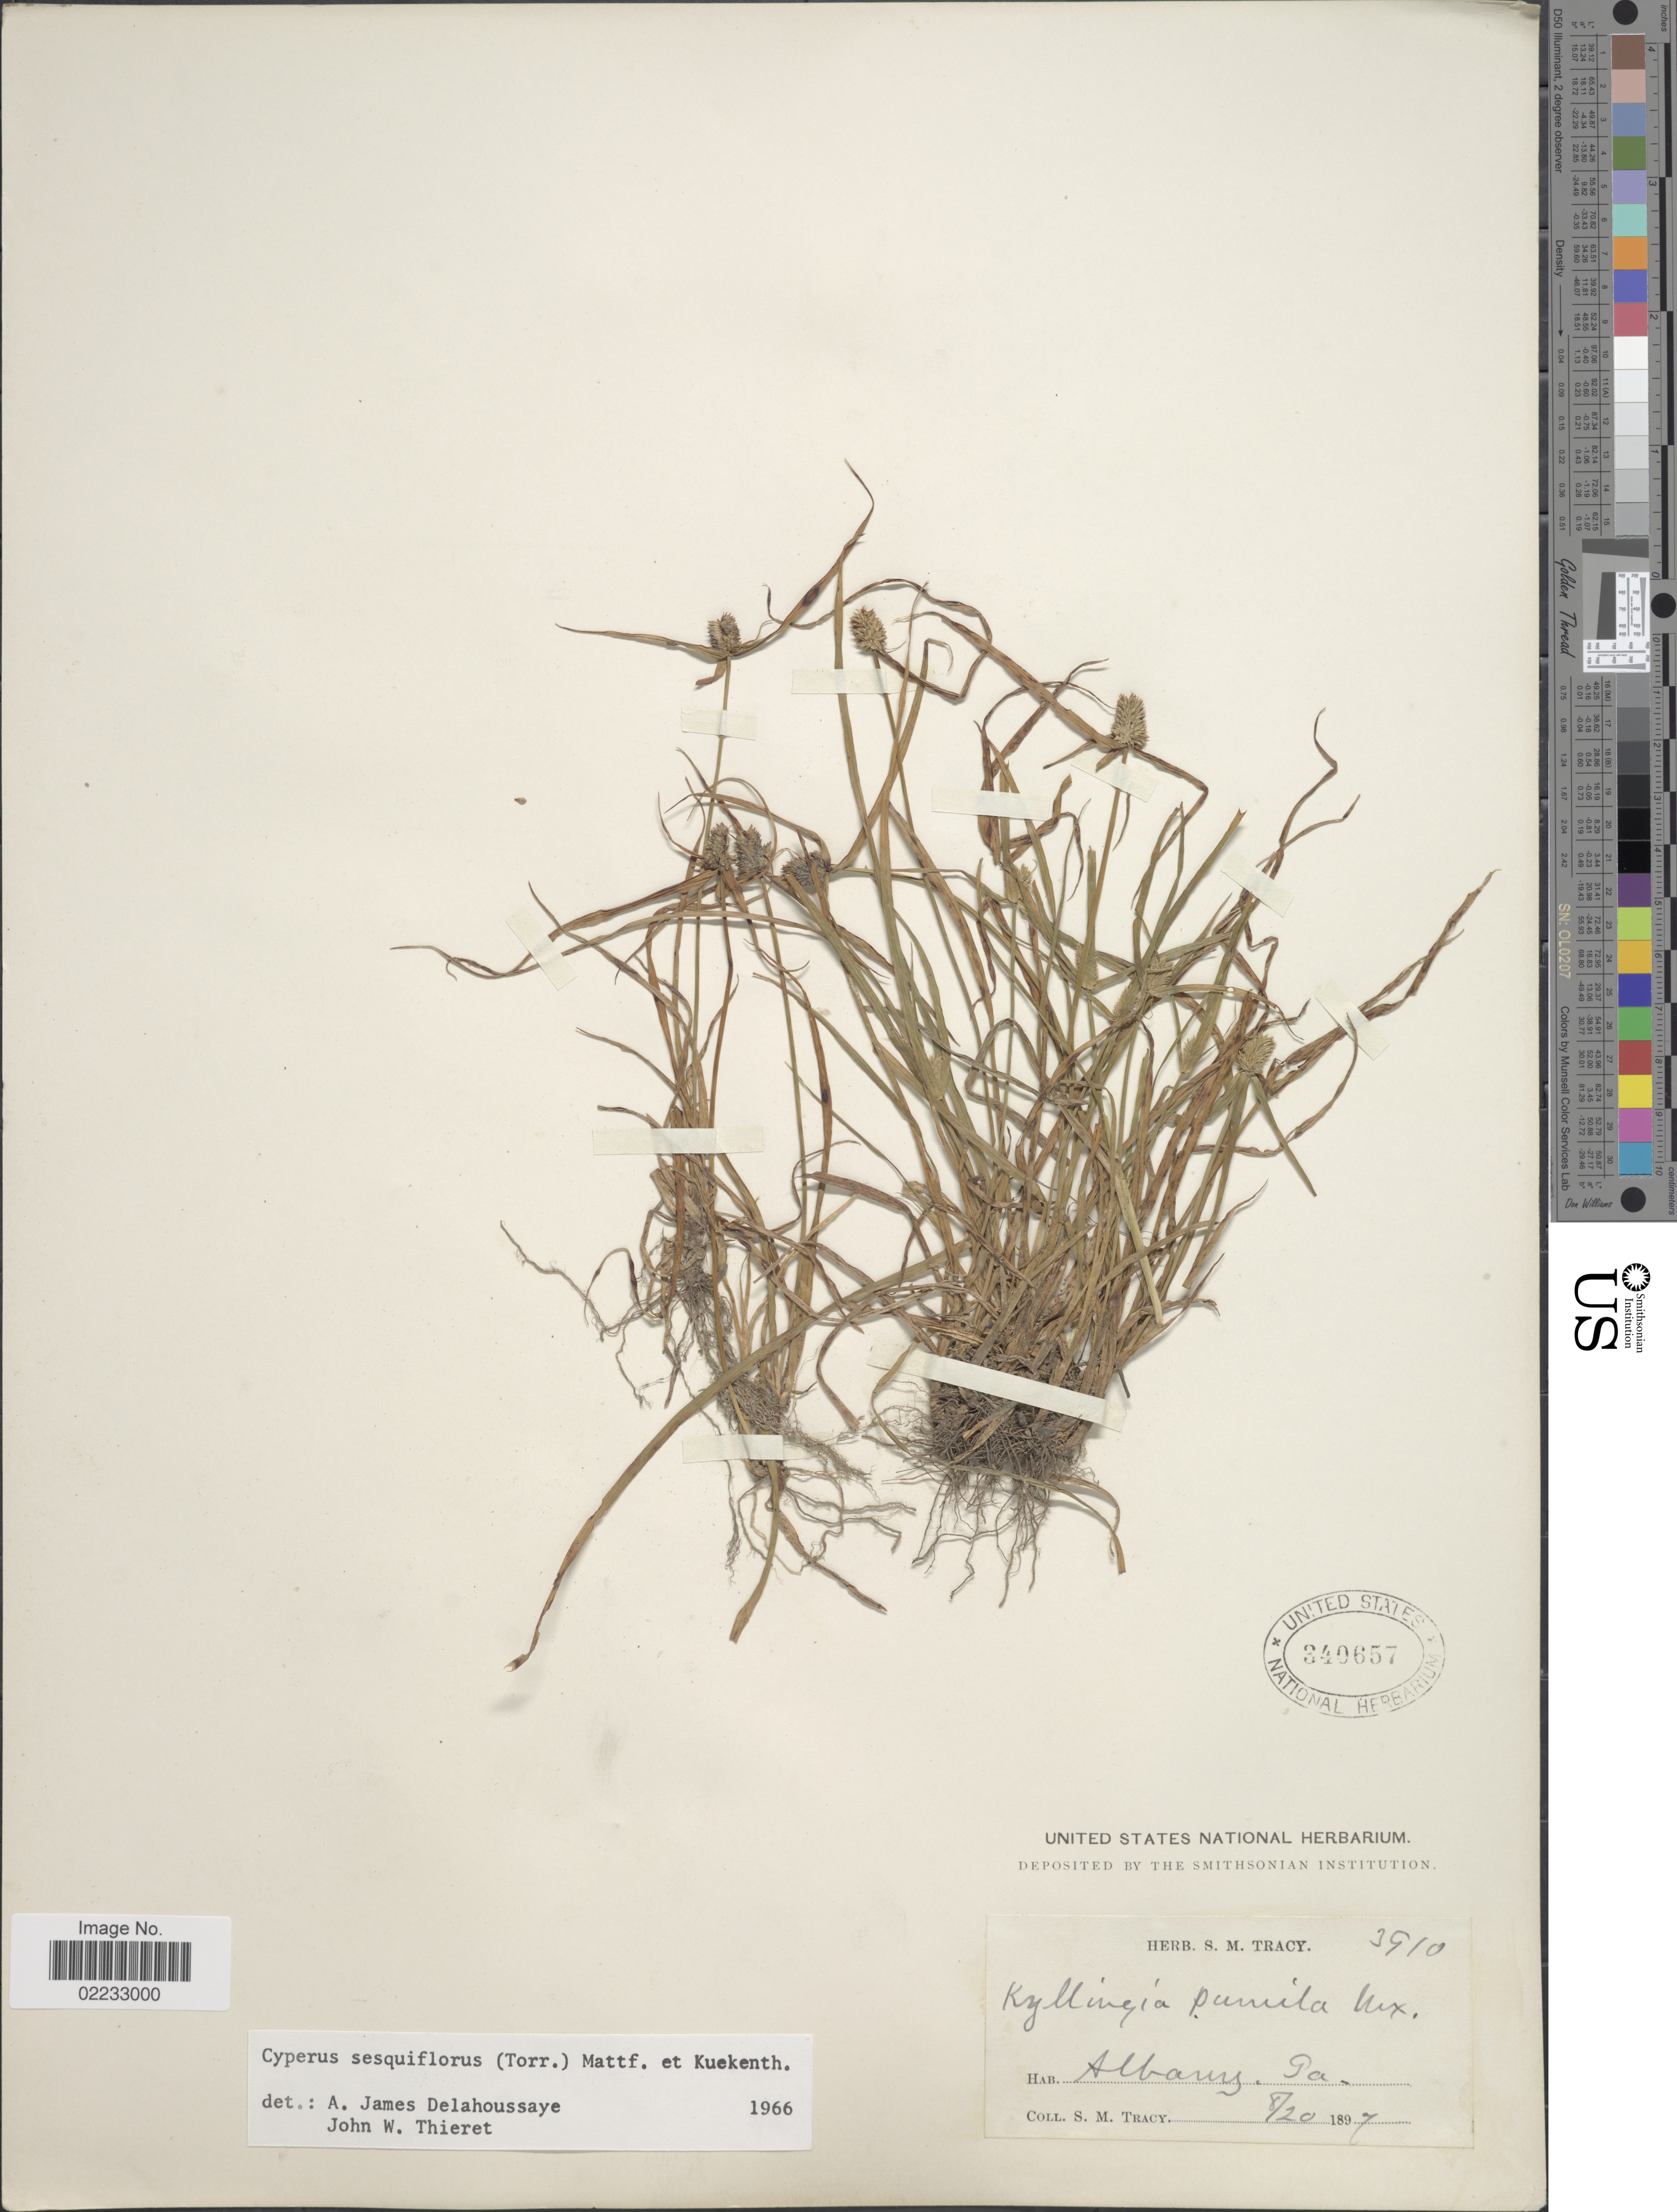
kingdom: Plantae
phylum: Tracheophyta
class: Liliopsida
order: Poales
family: Cyperaceae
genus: Cyperus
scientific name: Cyperus sesquiflorus subsp. sesquiflorus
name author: (Torr.) Mattf. & Kük.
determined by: Strong, M. T., (US), Smithsonian Institution - National Museum of Natural History (UNITED STATES)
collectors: S. M. Tracy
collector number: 3910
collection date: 1897-08-20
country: United States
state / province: Georgia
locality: Albany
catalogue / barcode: US 340657